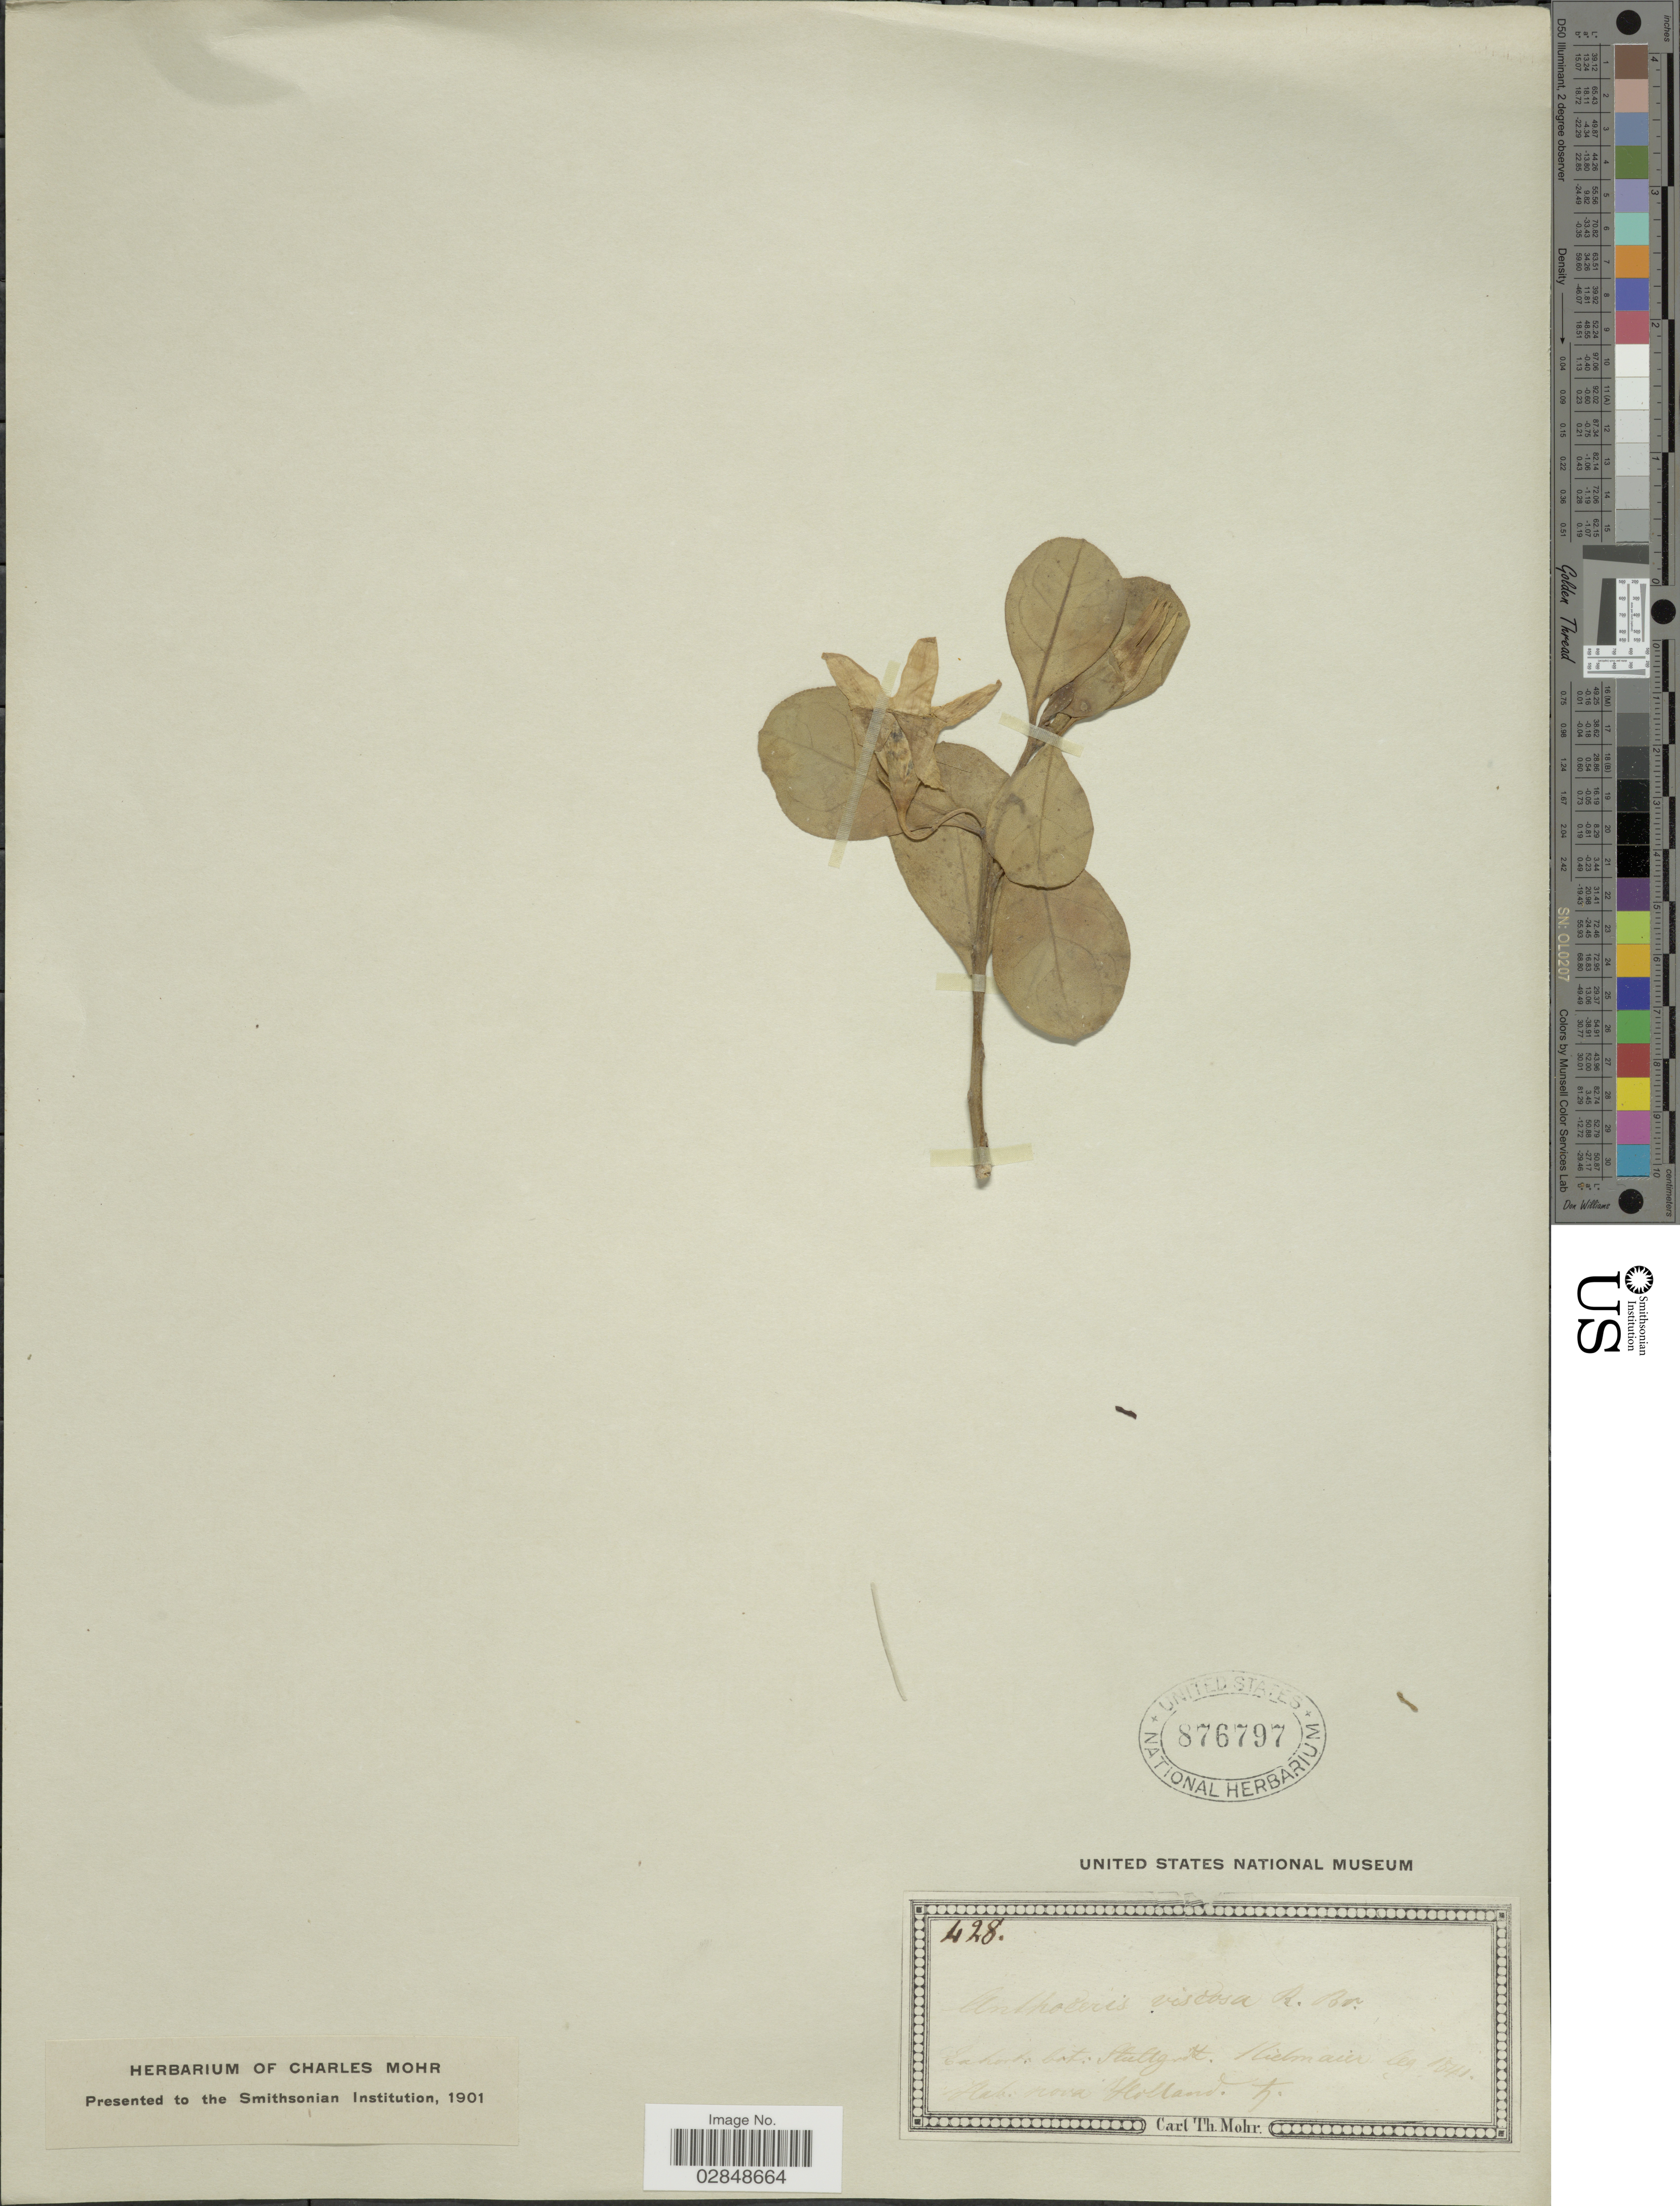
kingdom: Plantae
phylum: Tracheophyta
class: Magnoliopsida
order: Solanales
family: Solanaceae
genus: Anthocercis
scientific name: Anthocercis angustifolia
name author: F. Muell.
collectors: Kielmaier, --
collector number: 428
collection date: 1841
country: Australia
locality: Ex horto. bot. Stuttgardt. Nova Holland.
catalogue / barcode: US 876797